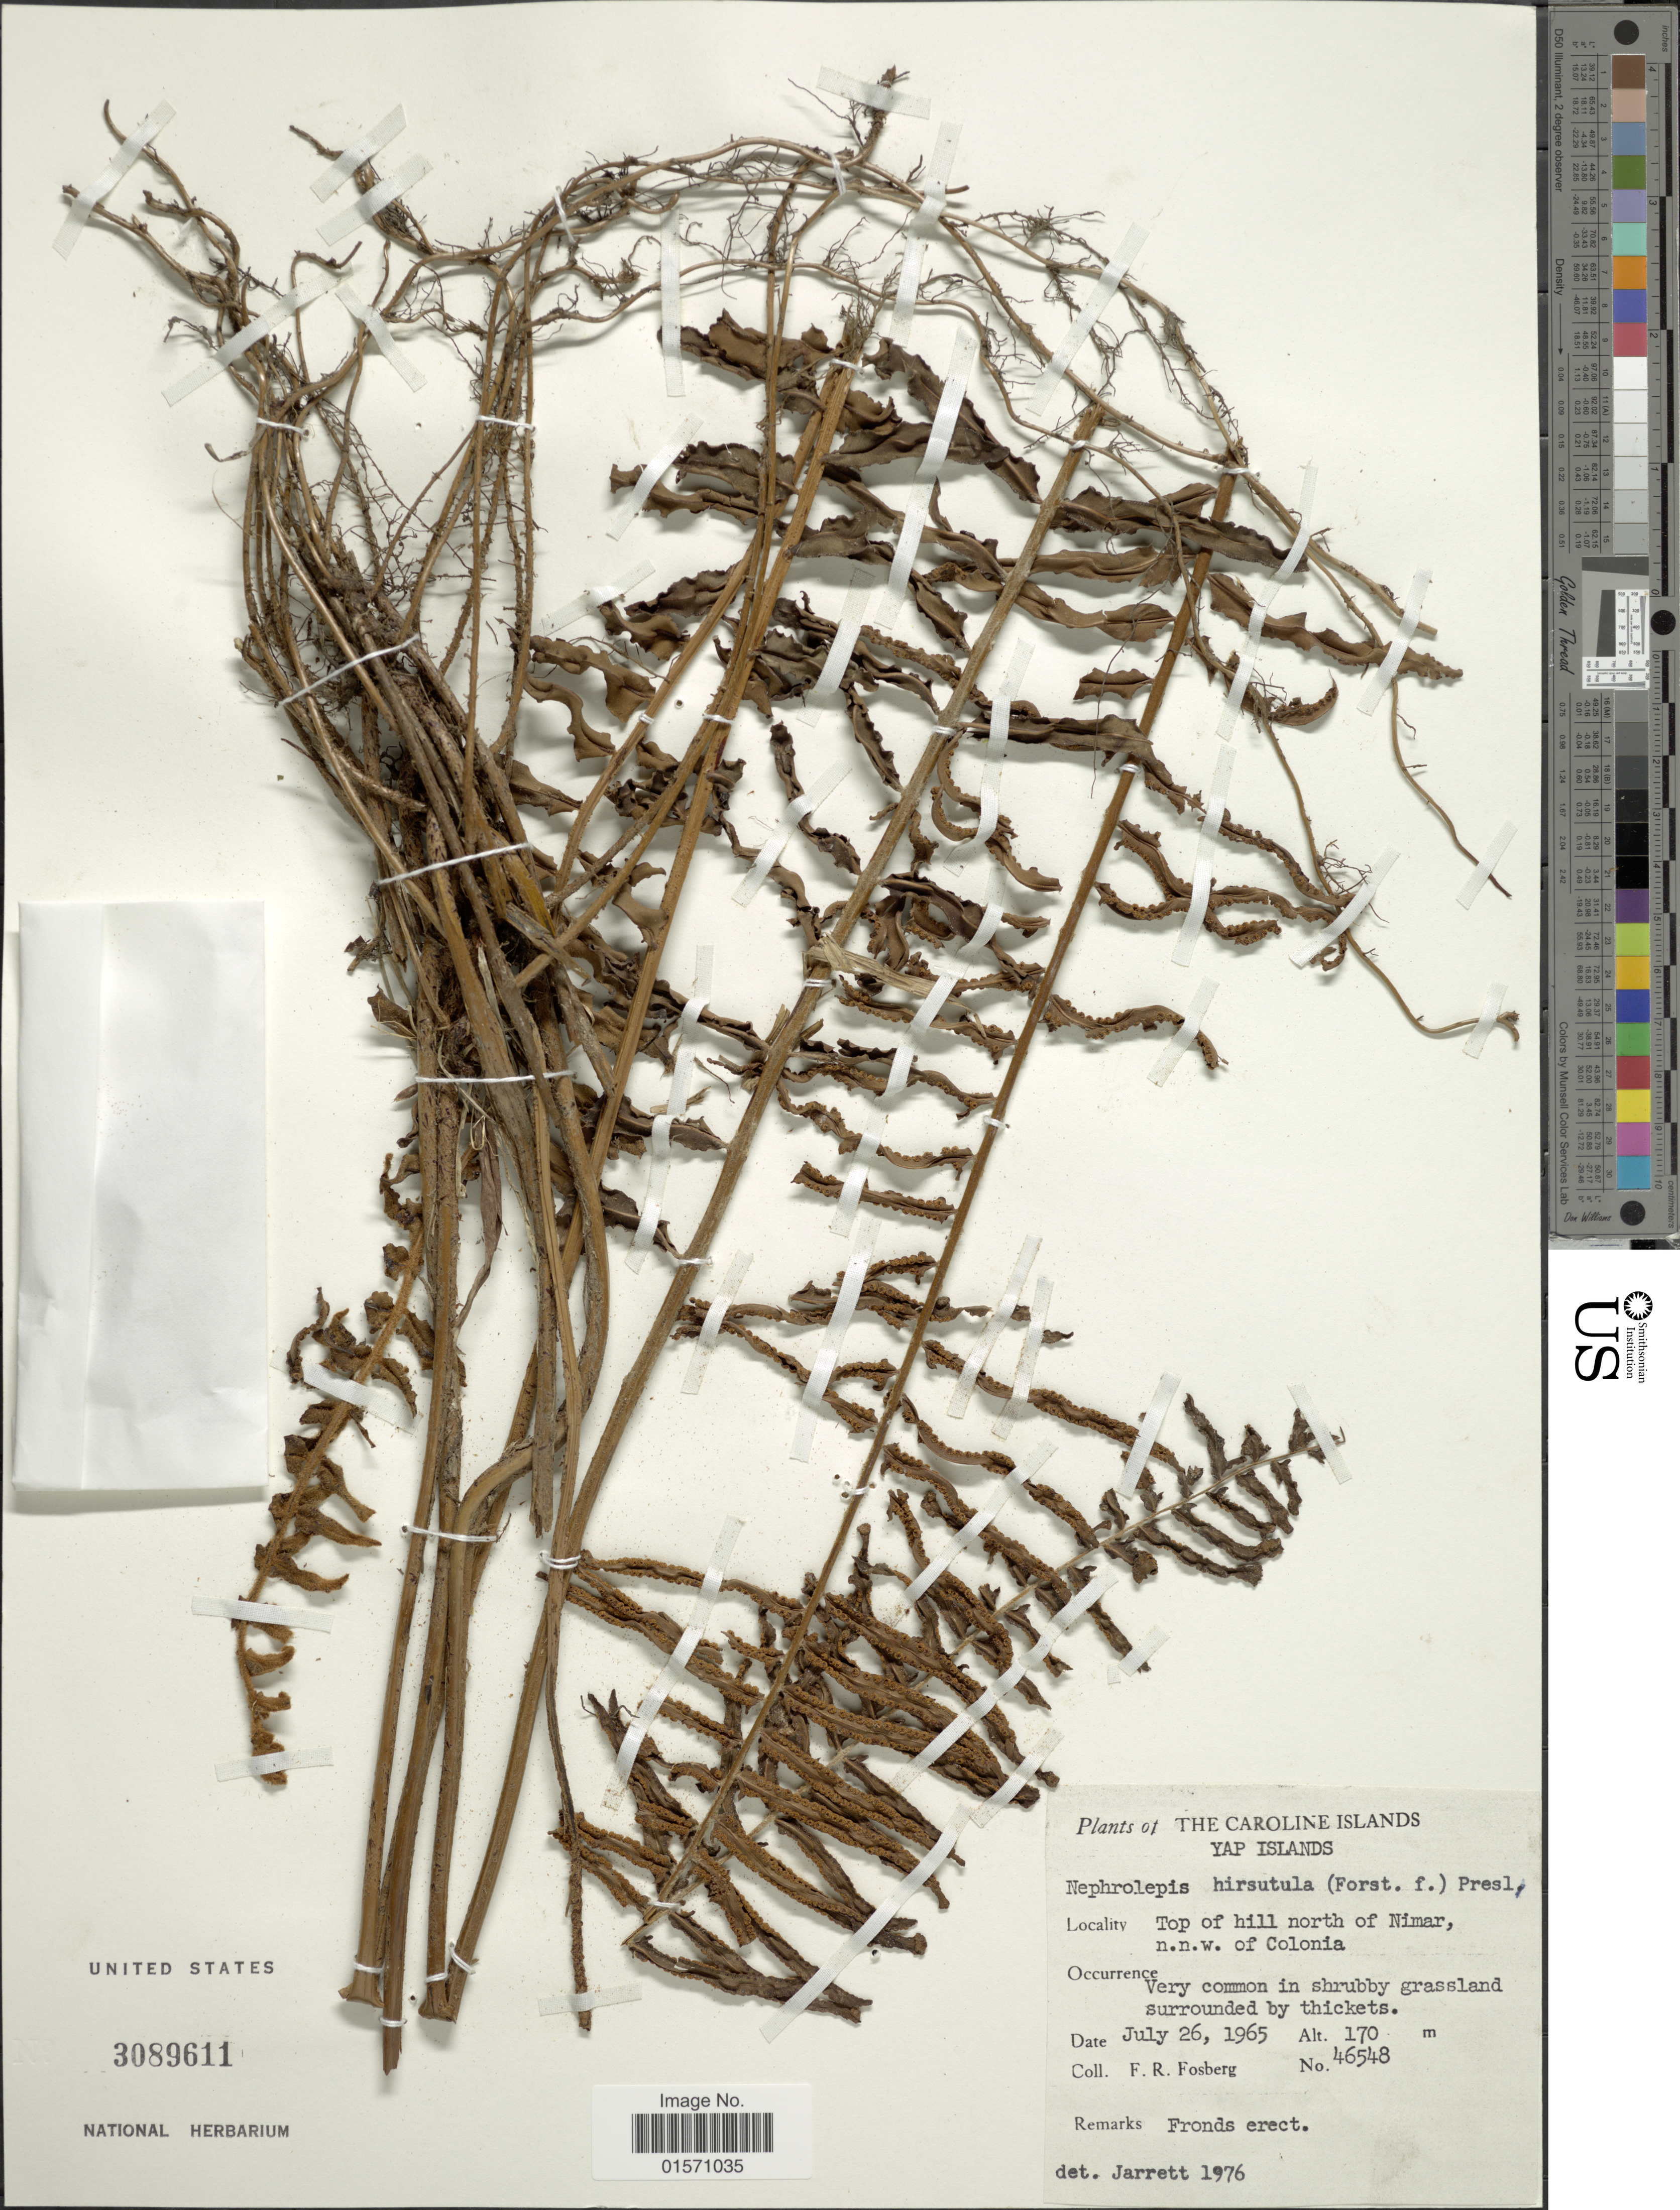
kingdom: Plantae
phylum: Tracheophyta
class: Polypodiopsida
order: Polypodiales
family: Nephrolepidaceae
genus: Nephrolepis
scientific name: Nephrolepis hirsutula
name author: (G. Forst.) C. Presl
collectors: F. R. Fosberg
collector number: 46548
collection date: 1965-07-26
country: Micronesia, Federated States of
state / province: Yap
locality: Caroline Islands. Yap Islands. Top of hill north of Nimar, n.n.w. of Colonia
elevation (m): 170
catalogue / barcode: US 3089611